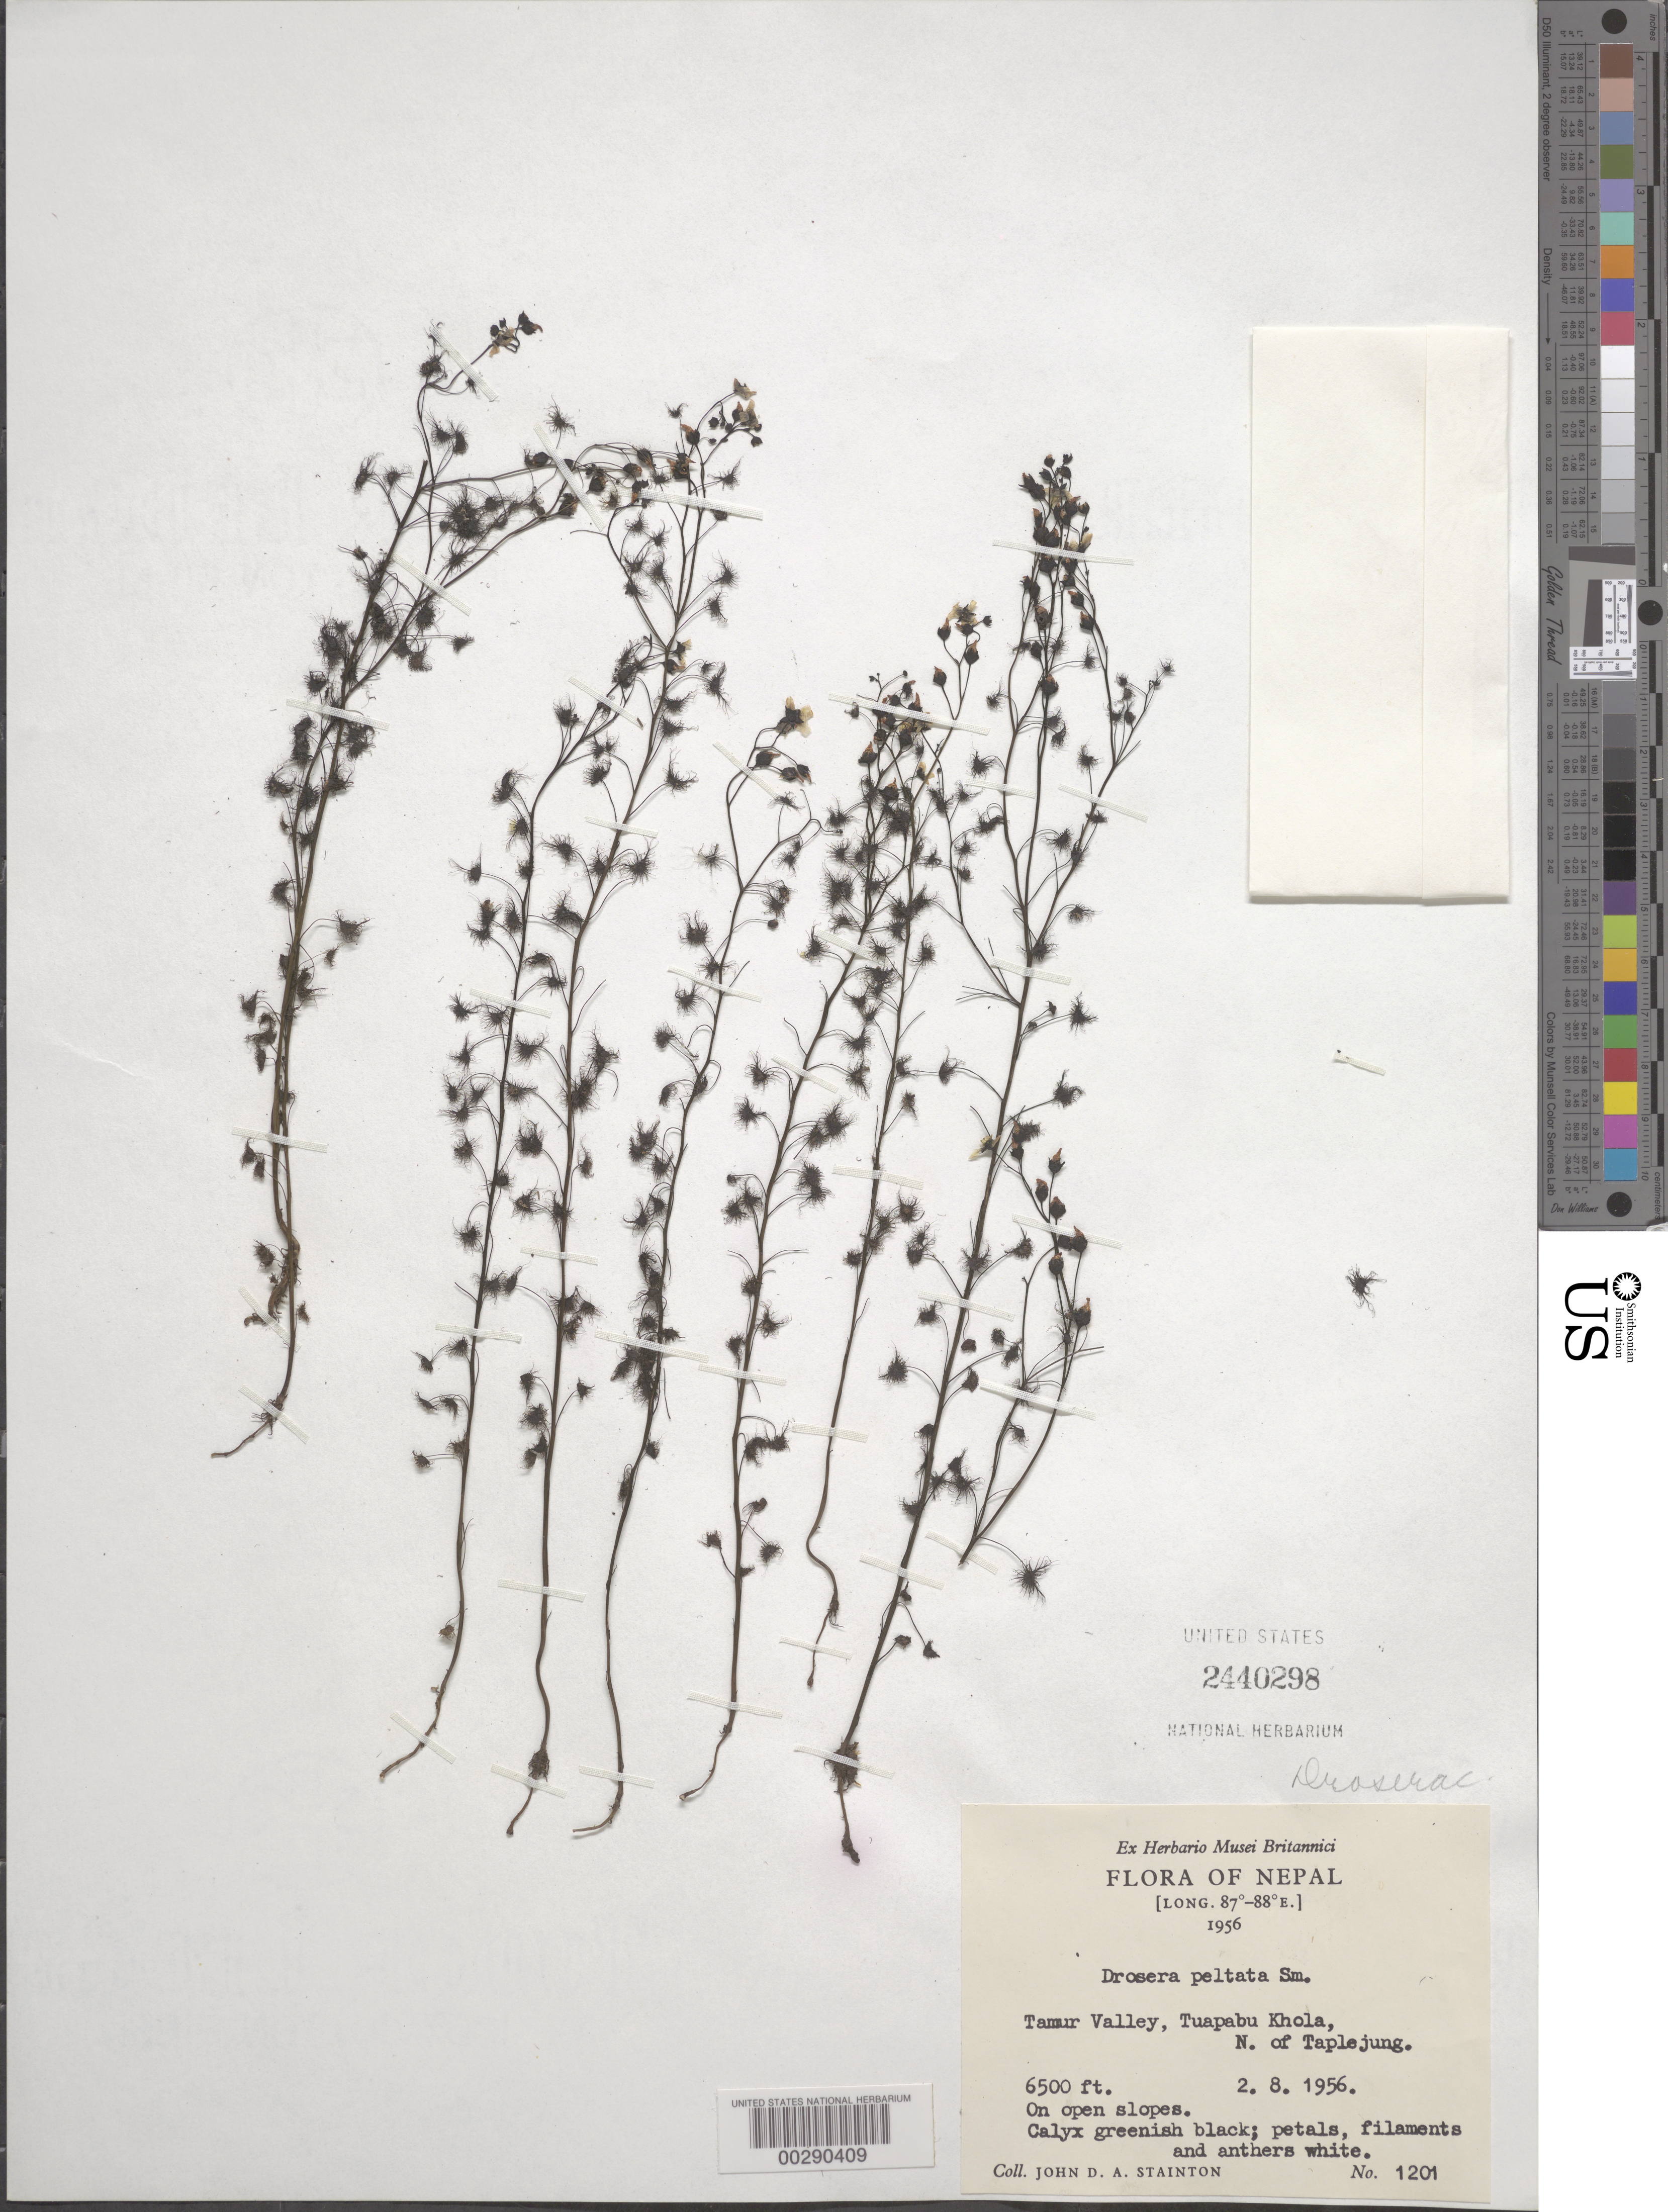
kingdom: Plantae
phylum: Tracheophyta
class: Magnoliopsida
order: Caryophyllales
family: Droseraceae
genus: Drosera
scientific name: Drosera peltata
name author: Sm. ex Willd.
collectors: J. Stainton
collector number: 1201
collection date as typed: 02 Aug 1956 or 08 Feb 1956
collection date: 1956-02-08 or 1956-08-02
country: Nepal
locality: Tamur valley, tuapabu khola, n of taplejung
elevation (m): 1981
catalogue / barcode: US 2440298